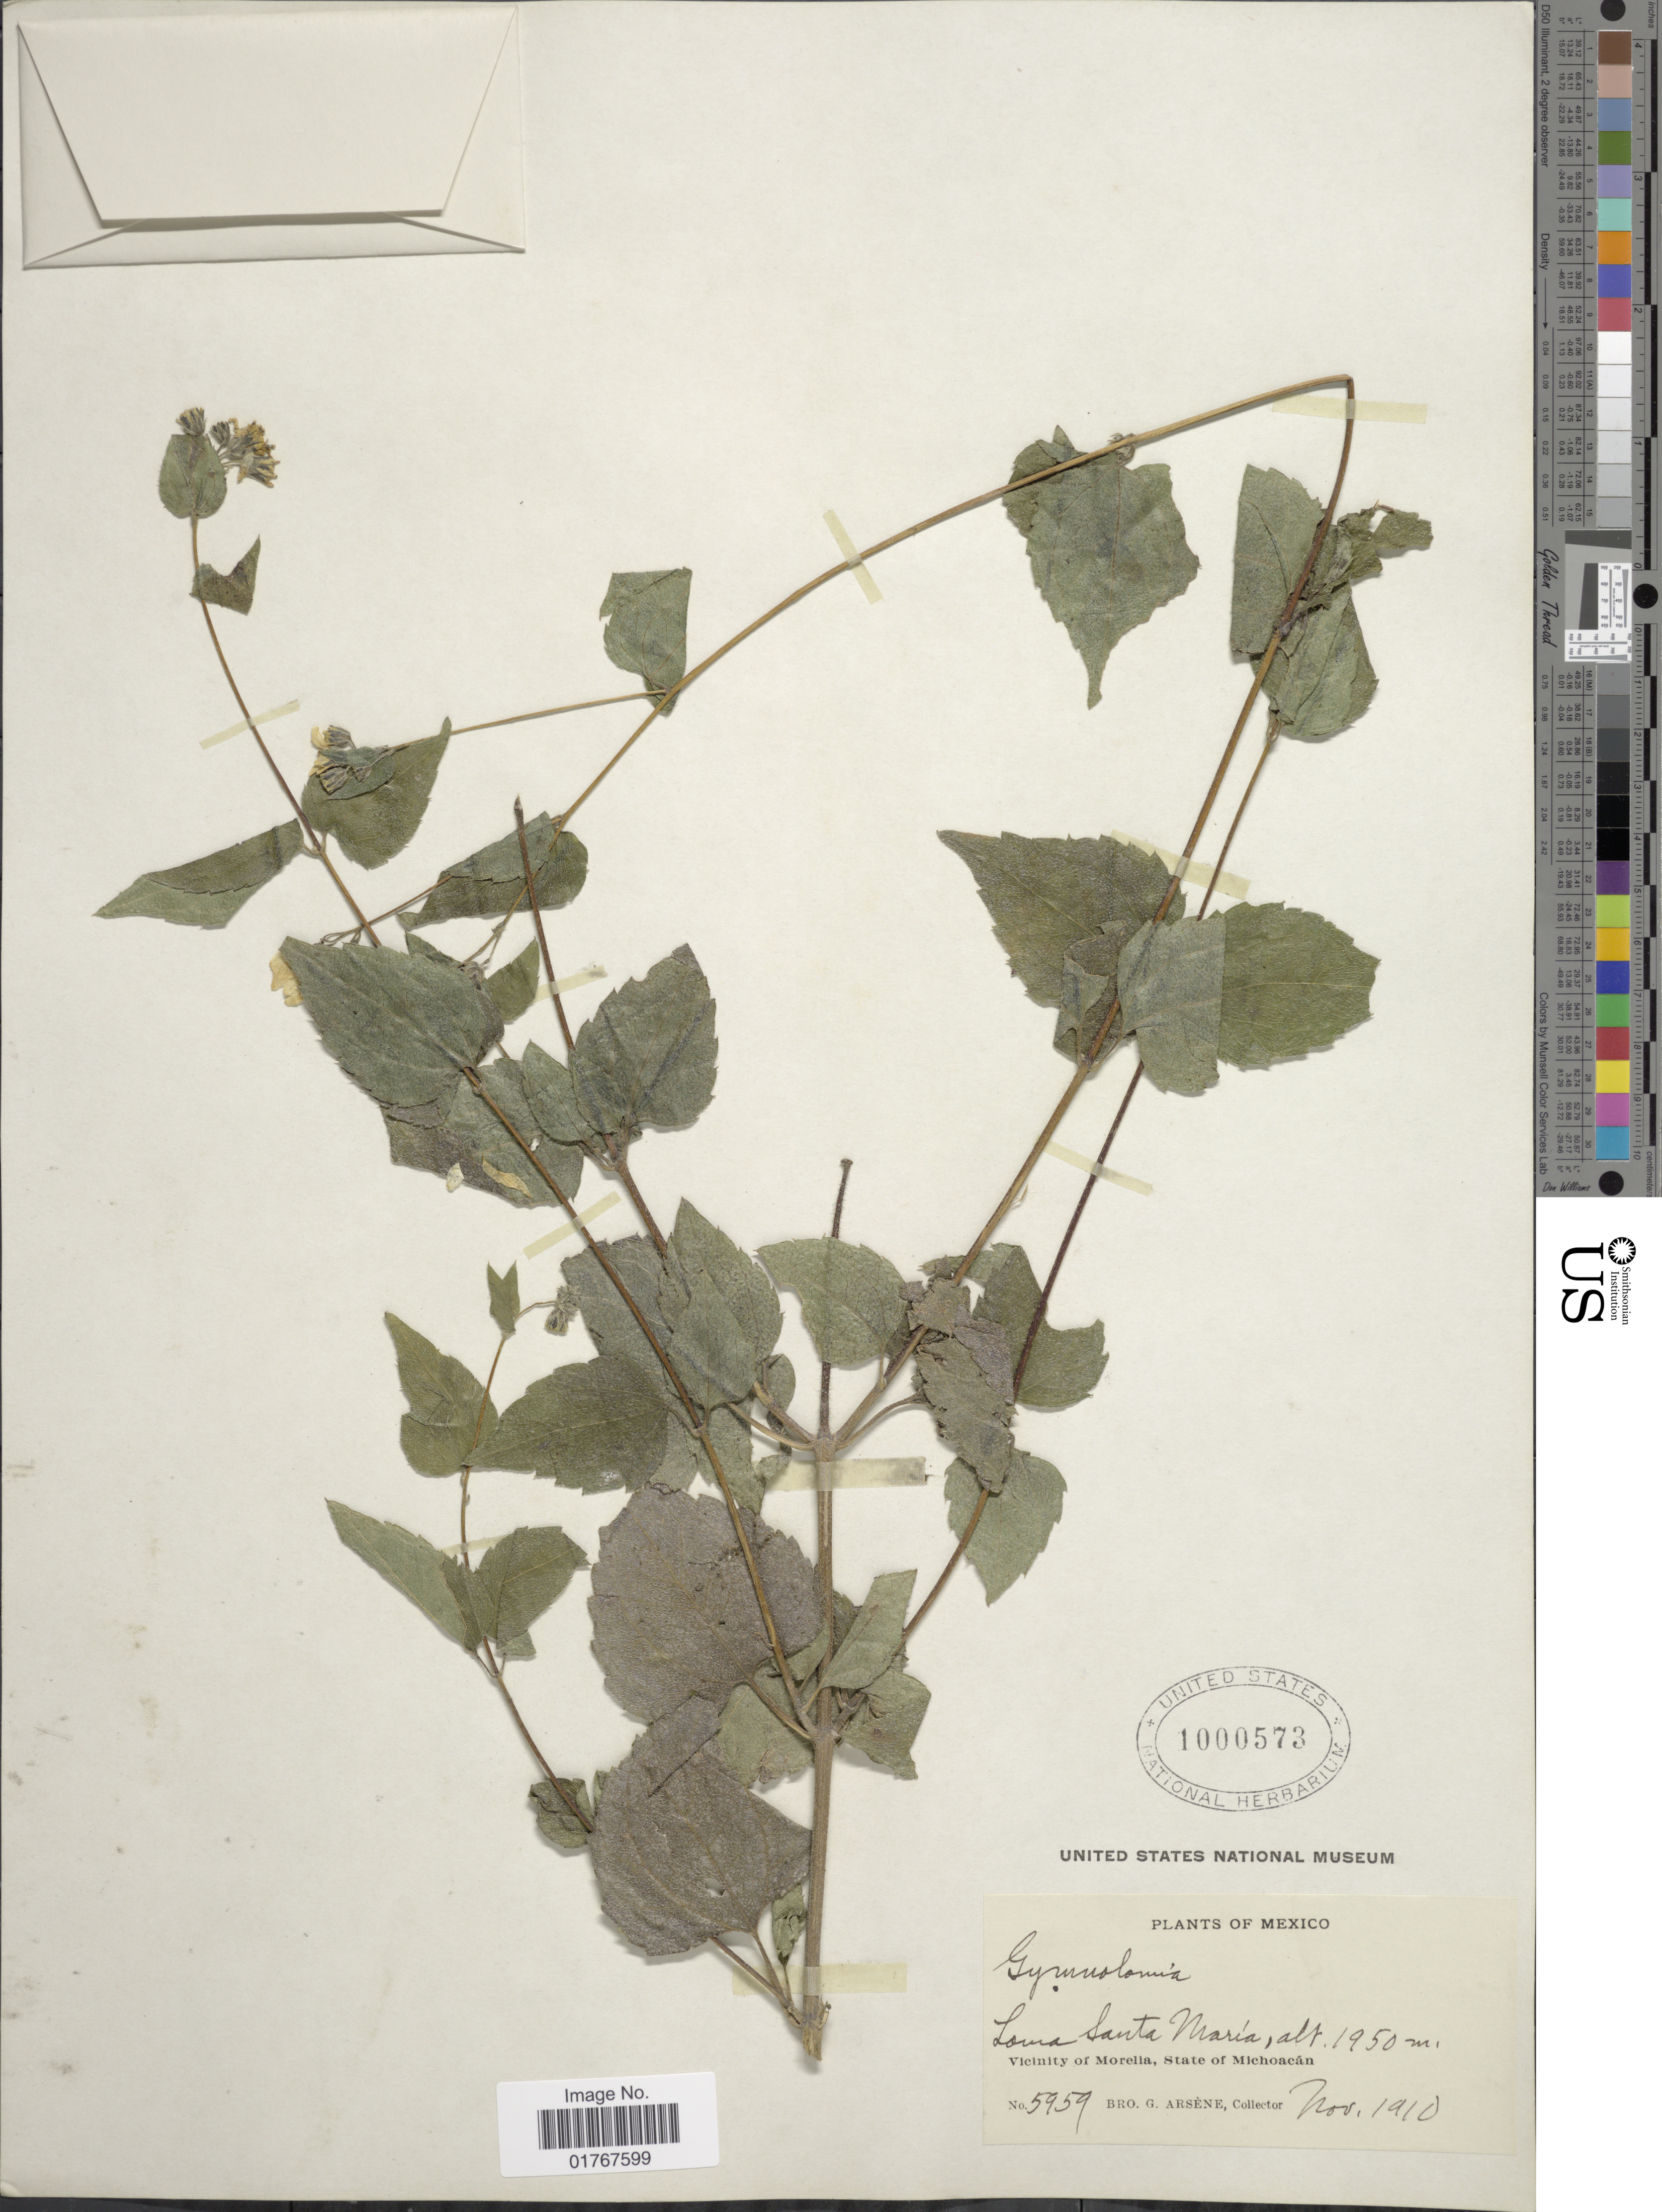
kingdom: Plantae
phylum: Tracheophyta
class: Magnoliopsida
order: Asterales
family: Asteraceae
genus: Viguiera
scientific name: Viguiera cordata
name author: (Hook. & Arn.) D'Arcy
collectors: Bro. G. Arsène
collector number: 5959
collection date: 1910-11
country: Mexico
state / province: Michoacán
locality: Loma Santa María, Vicinity of Morelia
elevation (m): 1950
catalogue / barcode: US 1000573